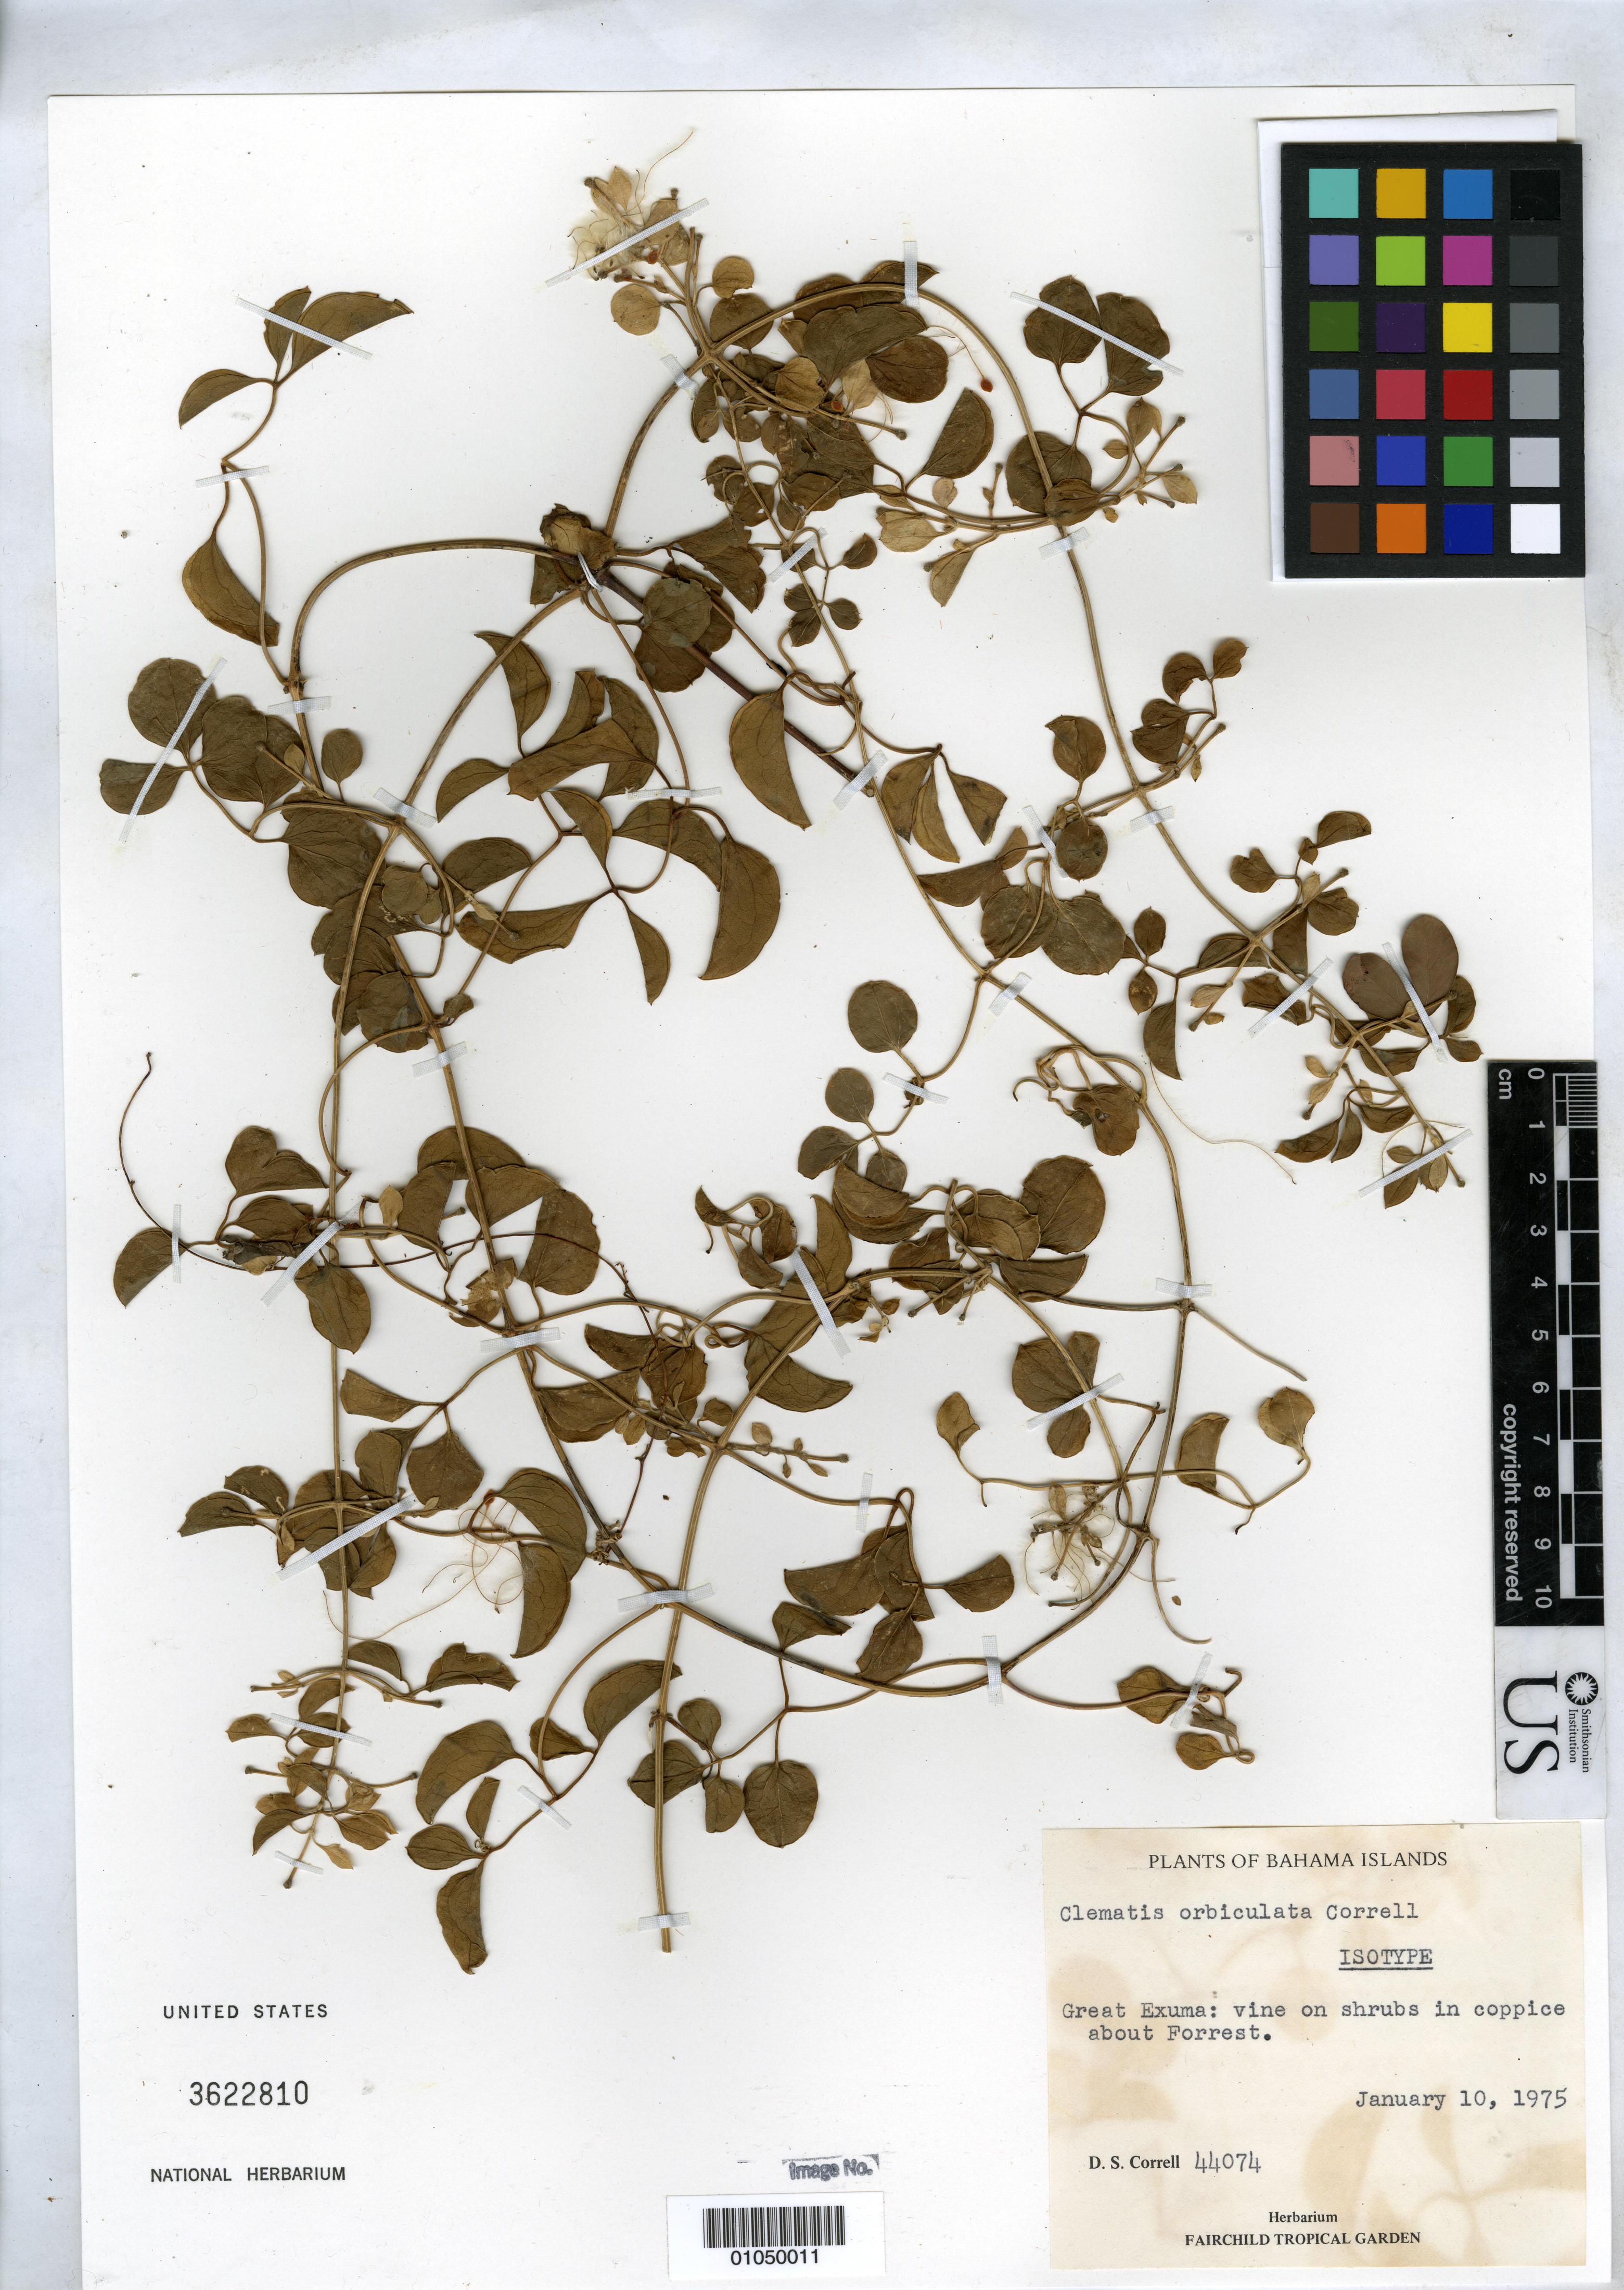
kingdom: Plantae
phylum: Tracheophyta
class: Magnoliopsida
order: Ranunculales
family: Ranunculaceae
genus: Clematis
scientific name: Clematis orbiculata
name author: Correll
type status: Isotype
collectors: D. S. Correll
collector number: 44074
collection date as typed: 10 Jan 1975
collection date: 1975-01-10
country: Bahamas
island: Great Exuma Island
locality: Great Exuma: vine on shrubs in coppice about Forrest.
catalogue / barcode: US 3622810